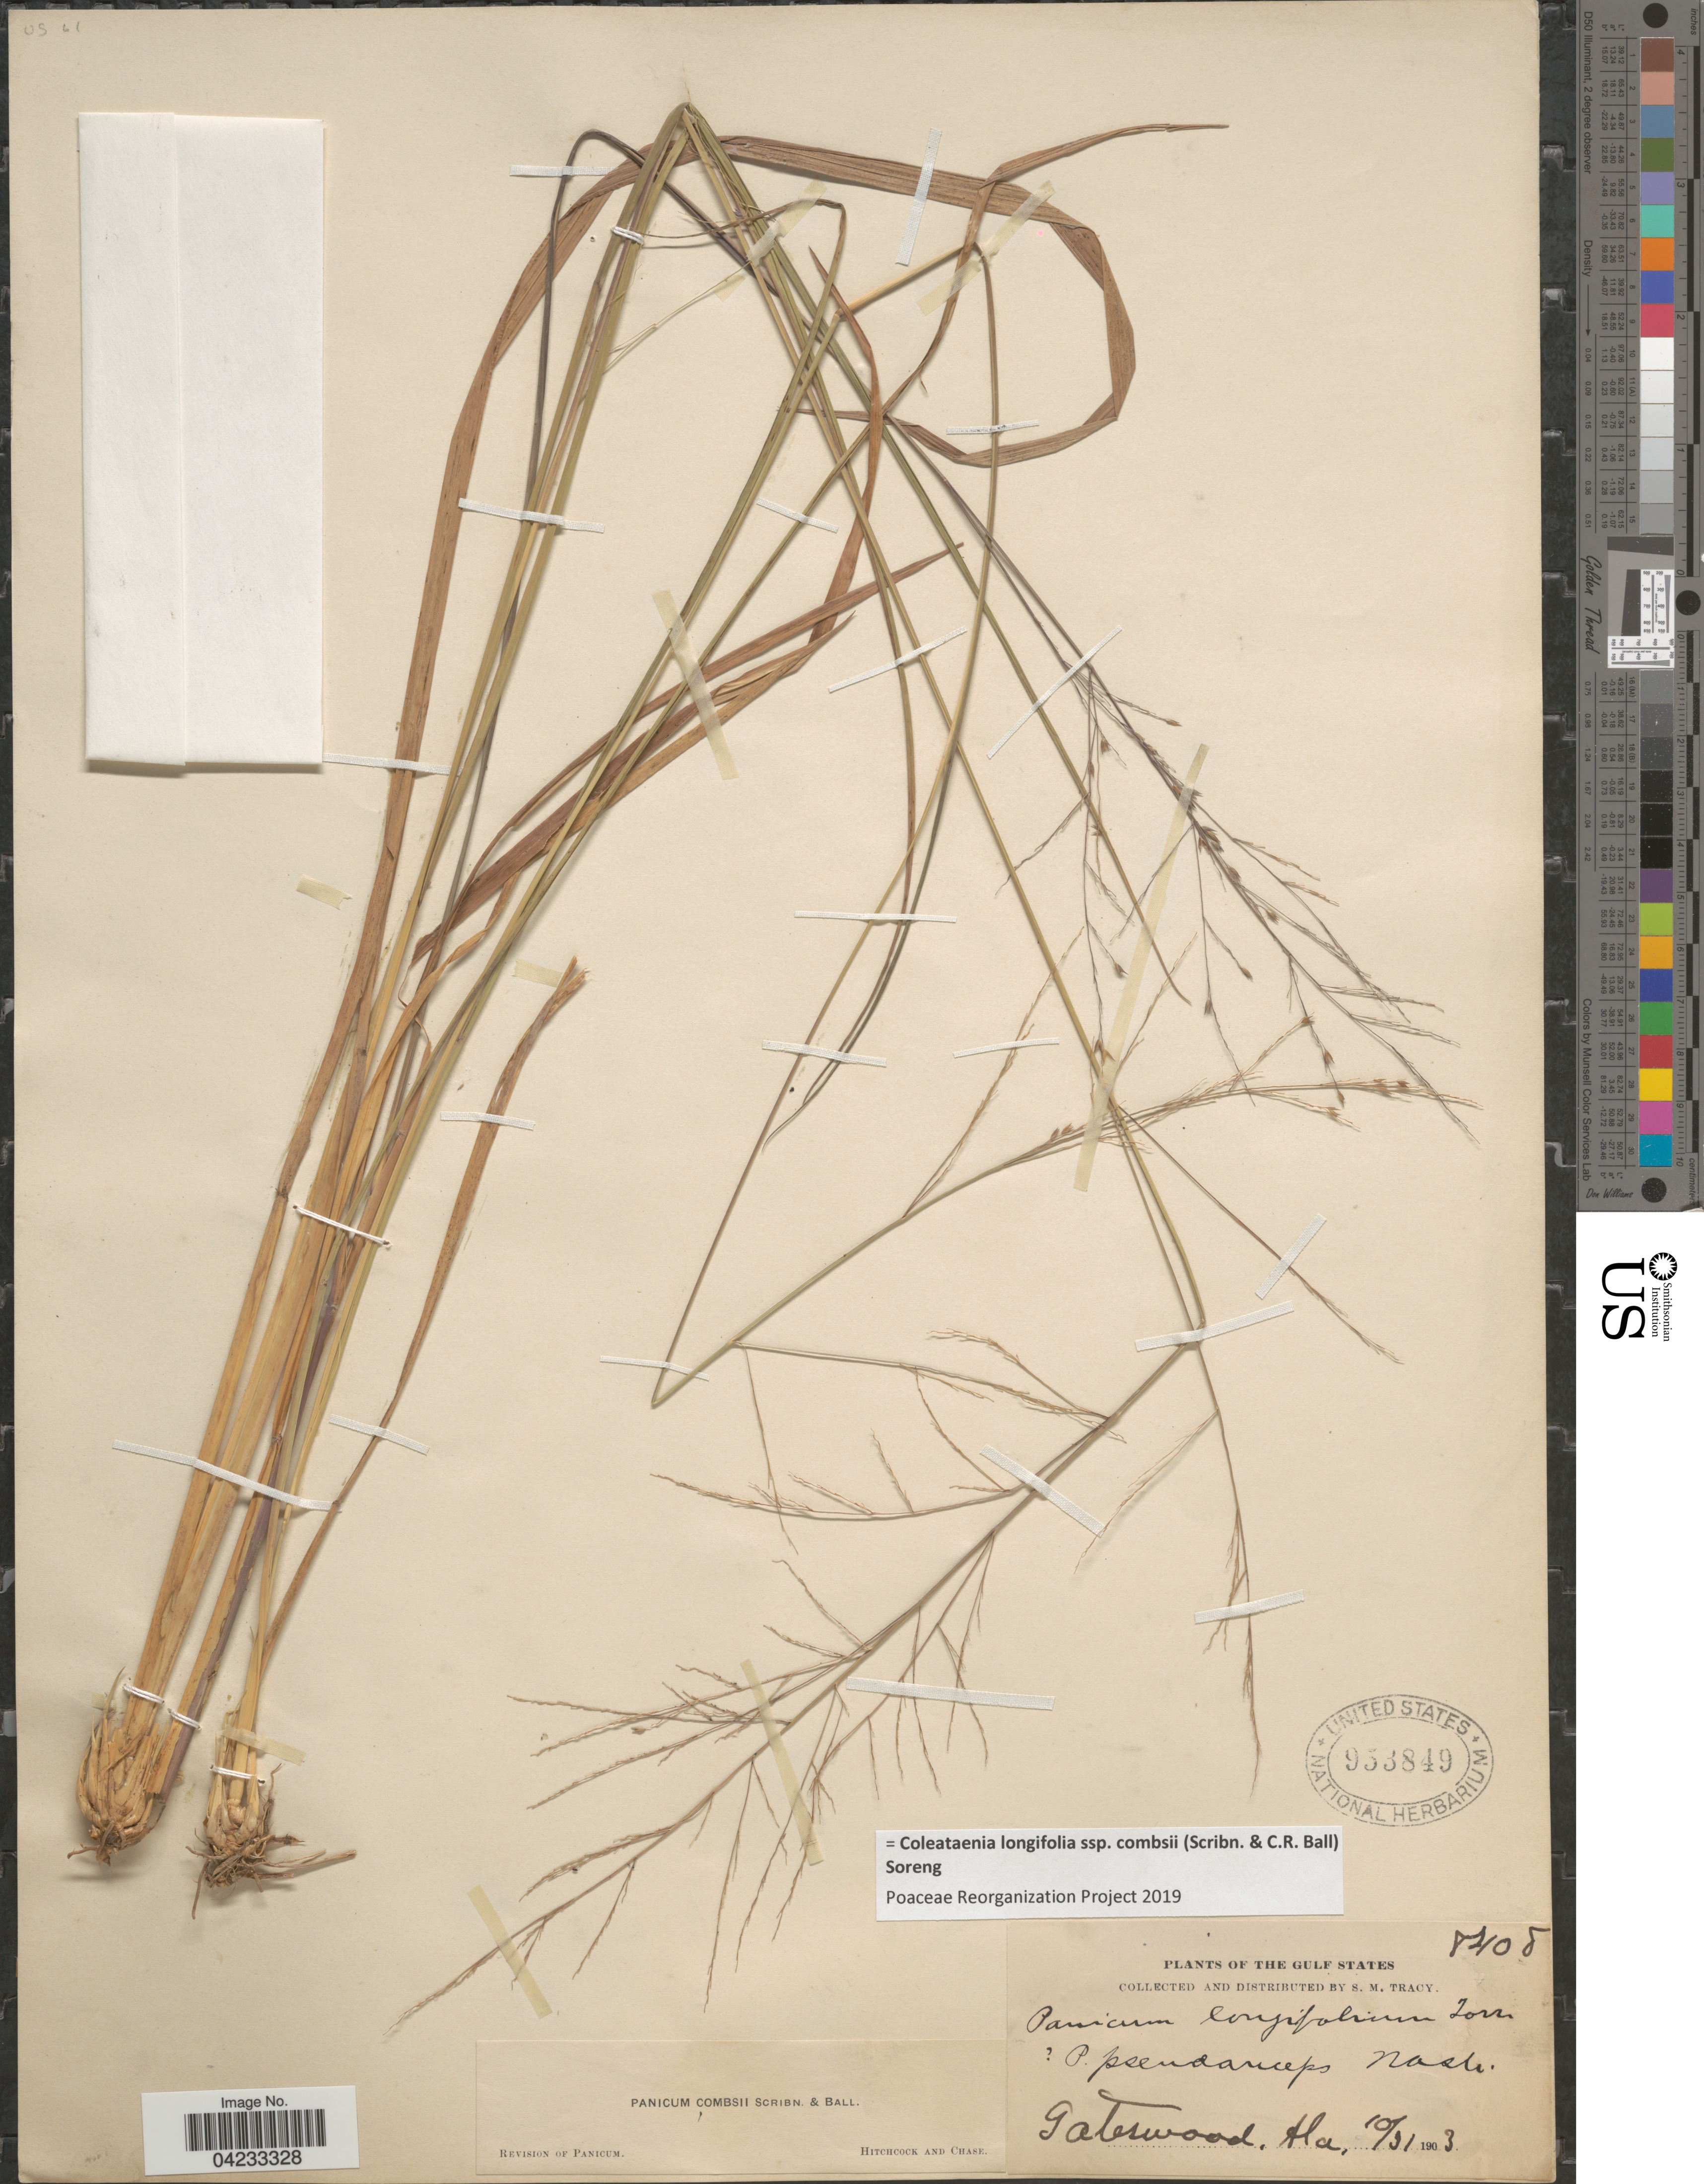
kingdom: Plantae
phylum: Tracheophyta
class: Liliopsida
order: Poales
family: Poaceae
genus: Coleataenia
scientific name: Coleataenia longifolia subsp. combsii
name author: (Scribn. & C.R. Ball) Soreng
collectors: S. M. Tracy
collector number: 8408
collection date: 1903-10-31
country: United States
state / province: Alabama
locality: The Gulf States. Gateswood.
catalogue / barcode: US 953849